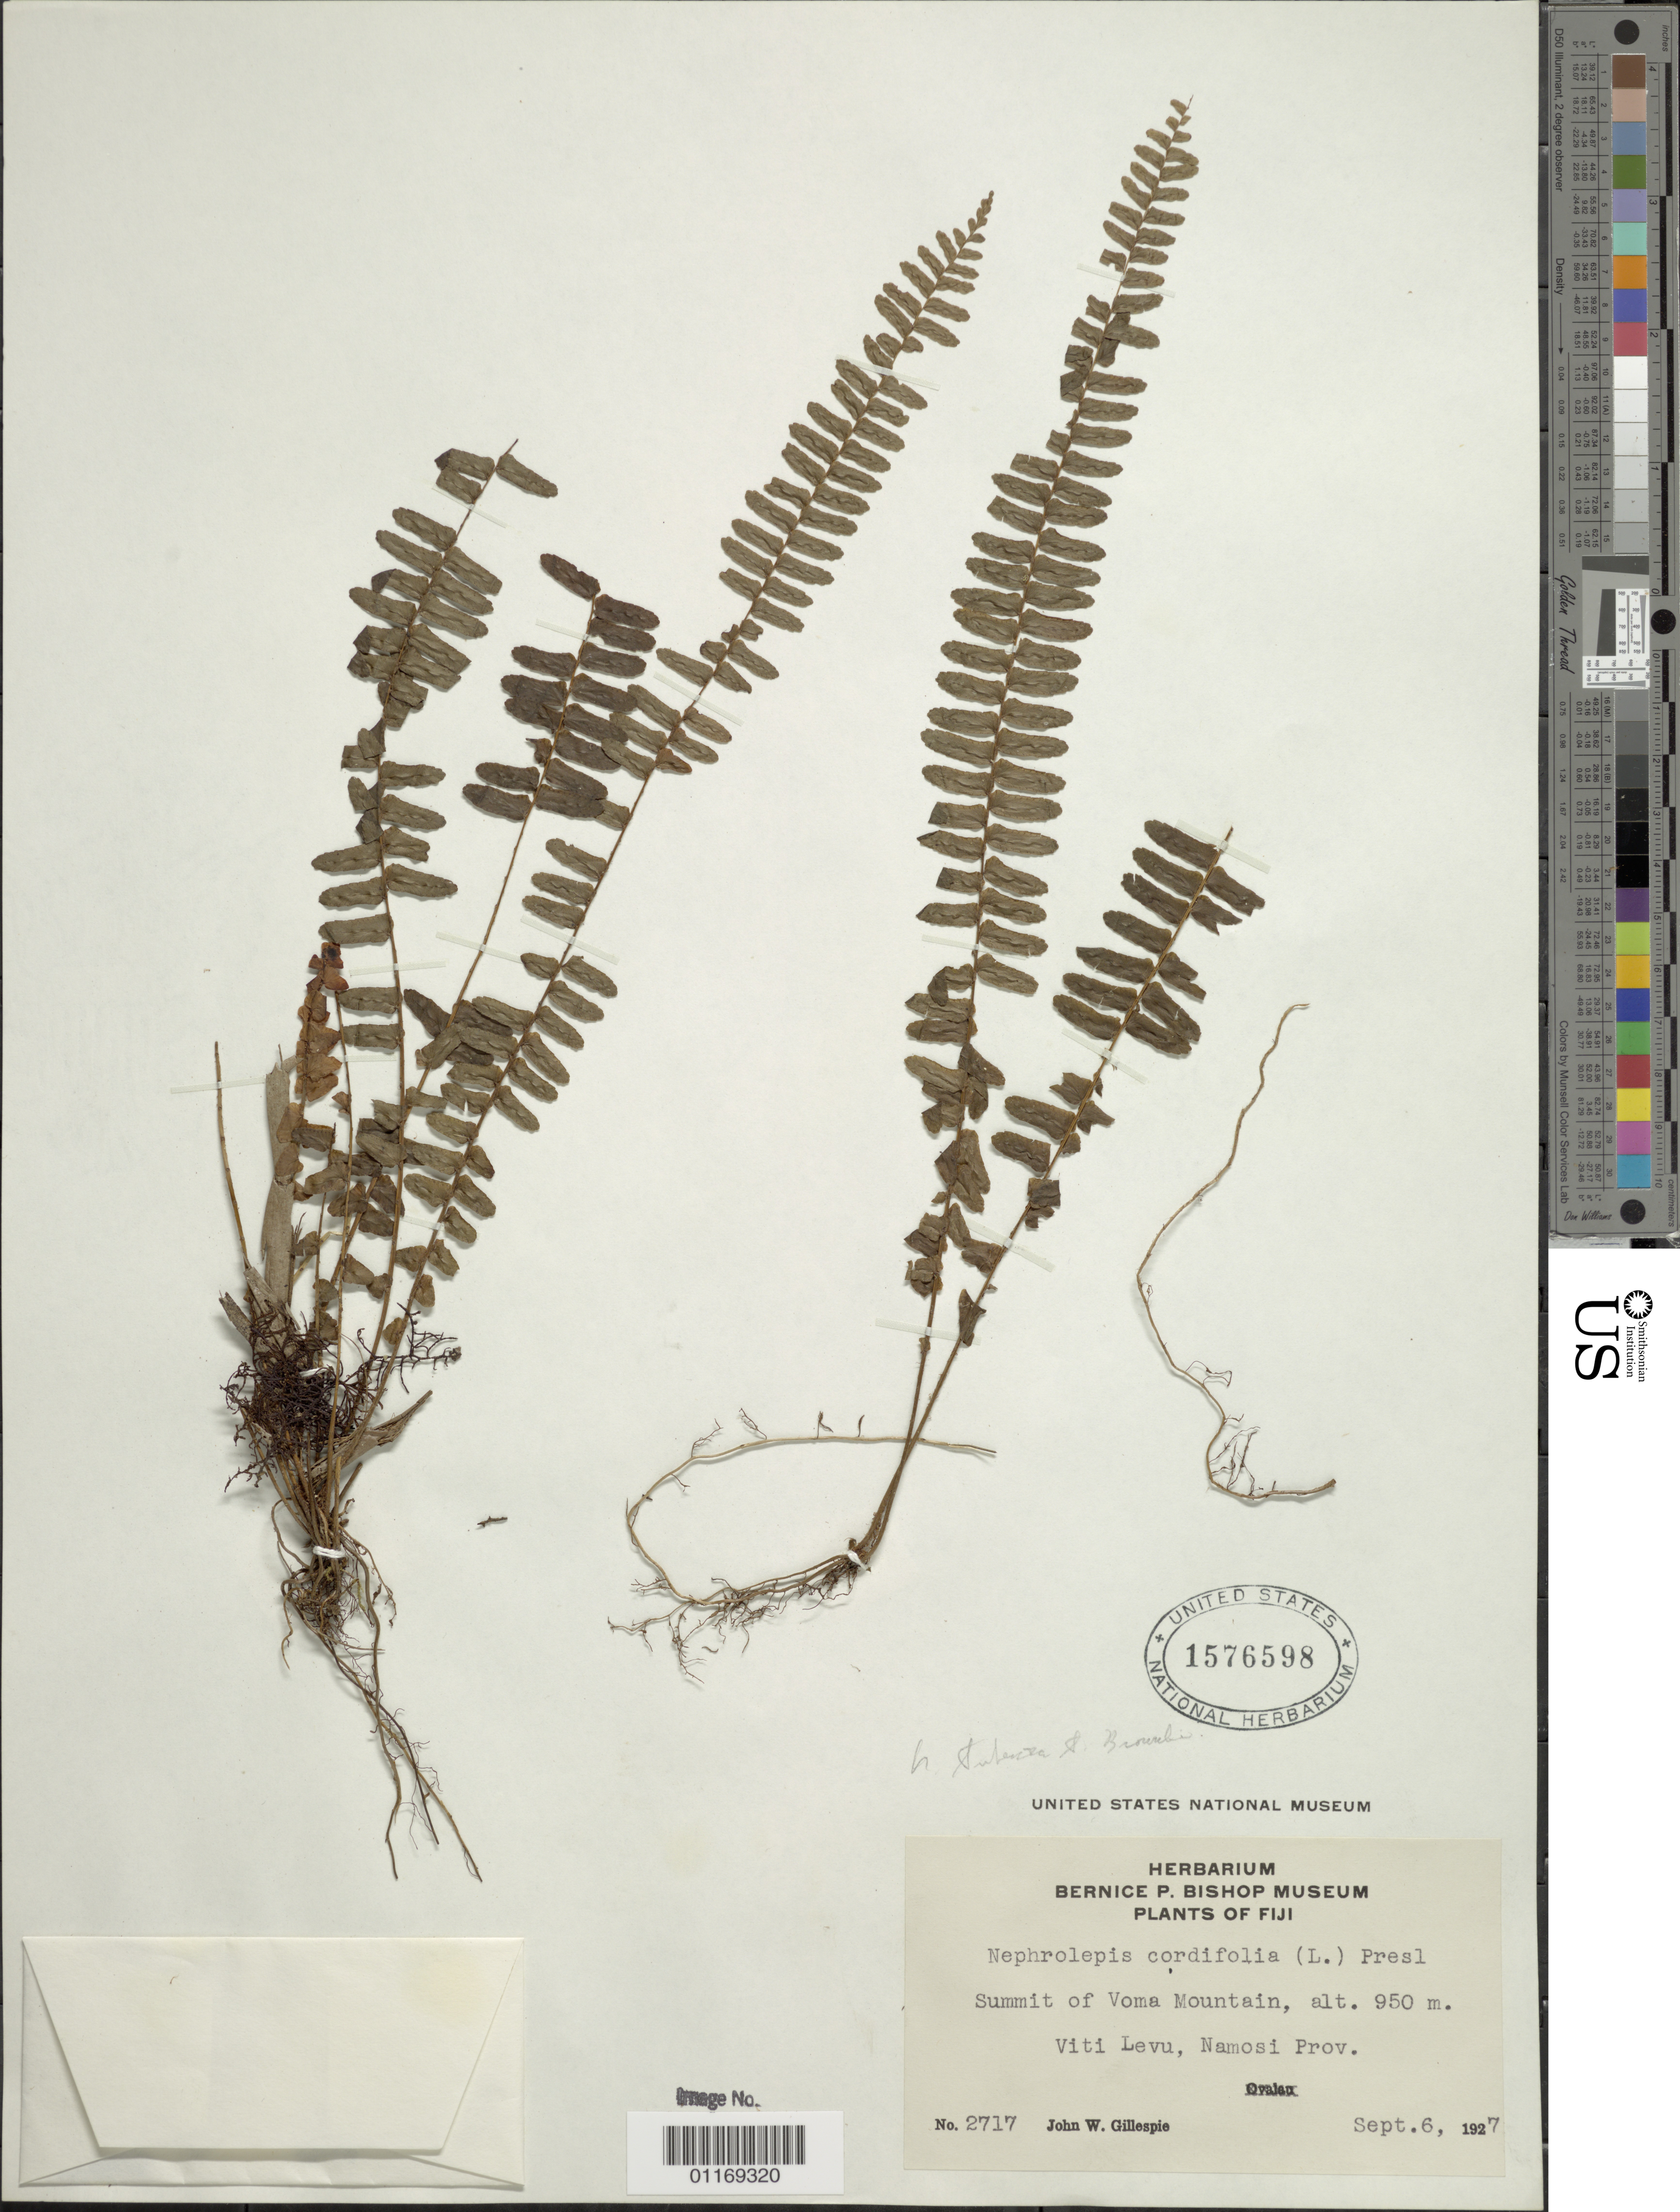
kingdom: Plantae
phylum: Tracheophyta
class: Polypodiopsida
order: Polypodiales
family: Nephrolepidaceae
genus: Nephrolepis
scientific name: Nephrolepis cordifolia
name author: (L.) C. Presl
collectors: J. W. Gillespie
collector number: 2717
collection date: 1927-09-06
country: Fiji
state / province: Namosi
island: Viti Levu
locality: Summit of Voma Mountain.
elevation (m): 950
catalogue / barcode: US 1576598